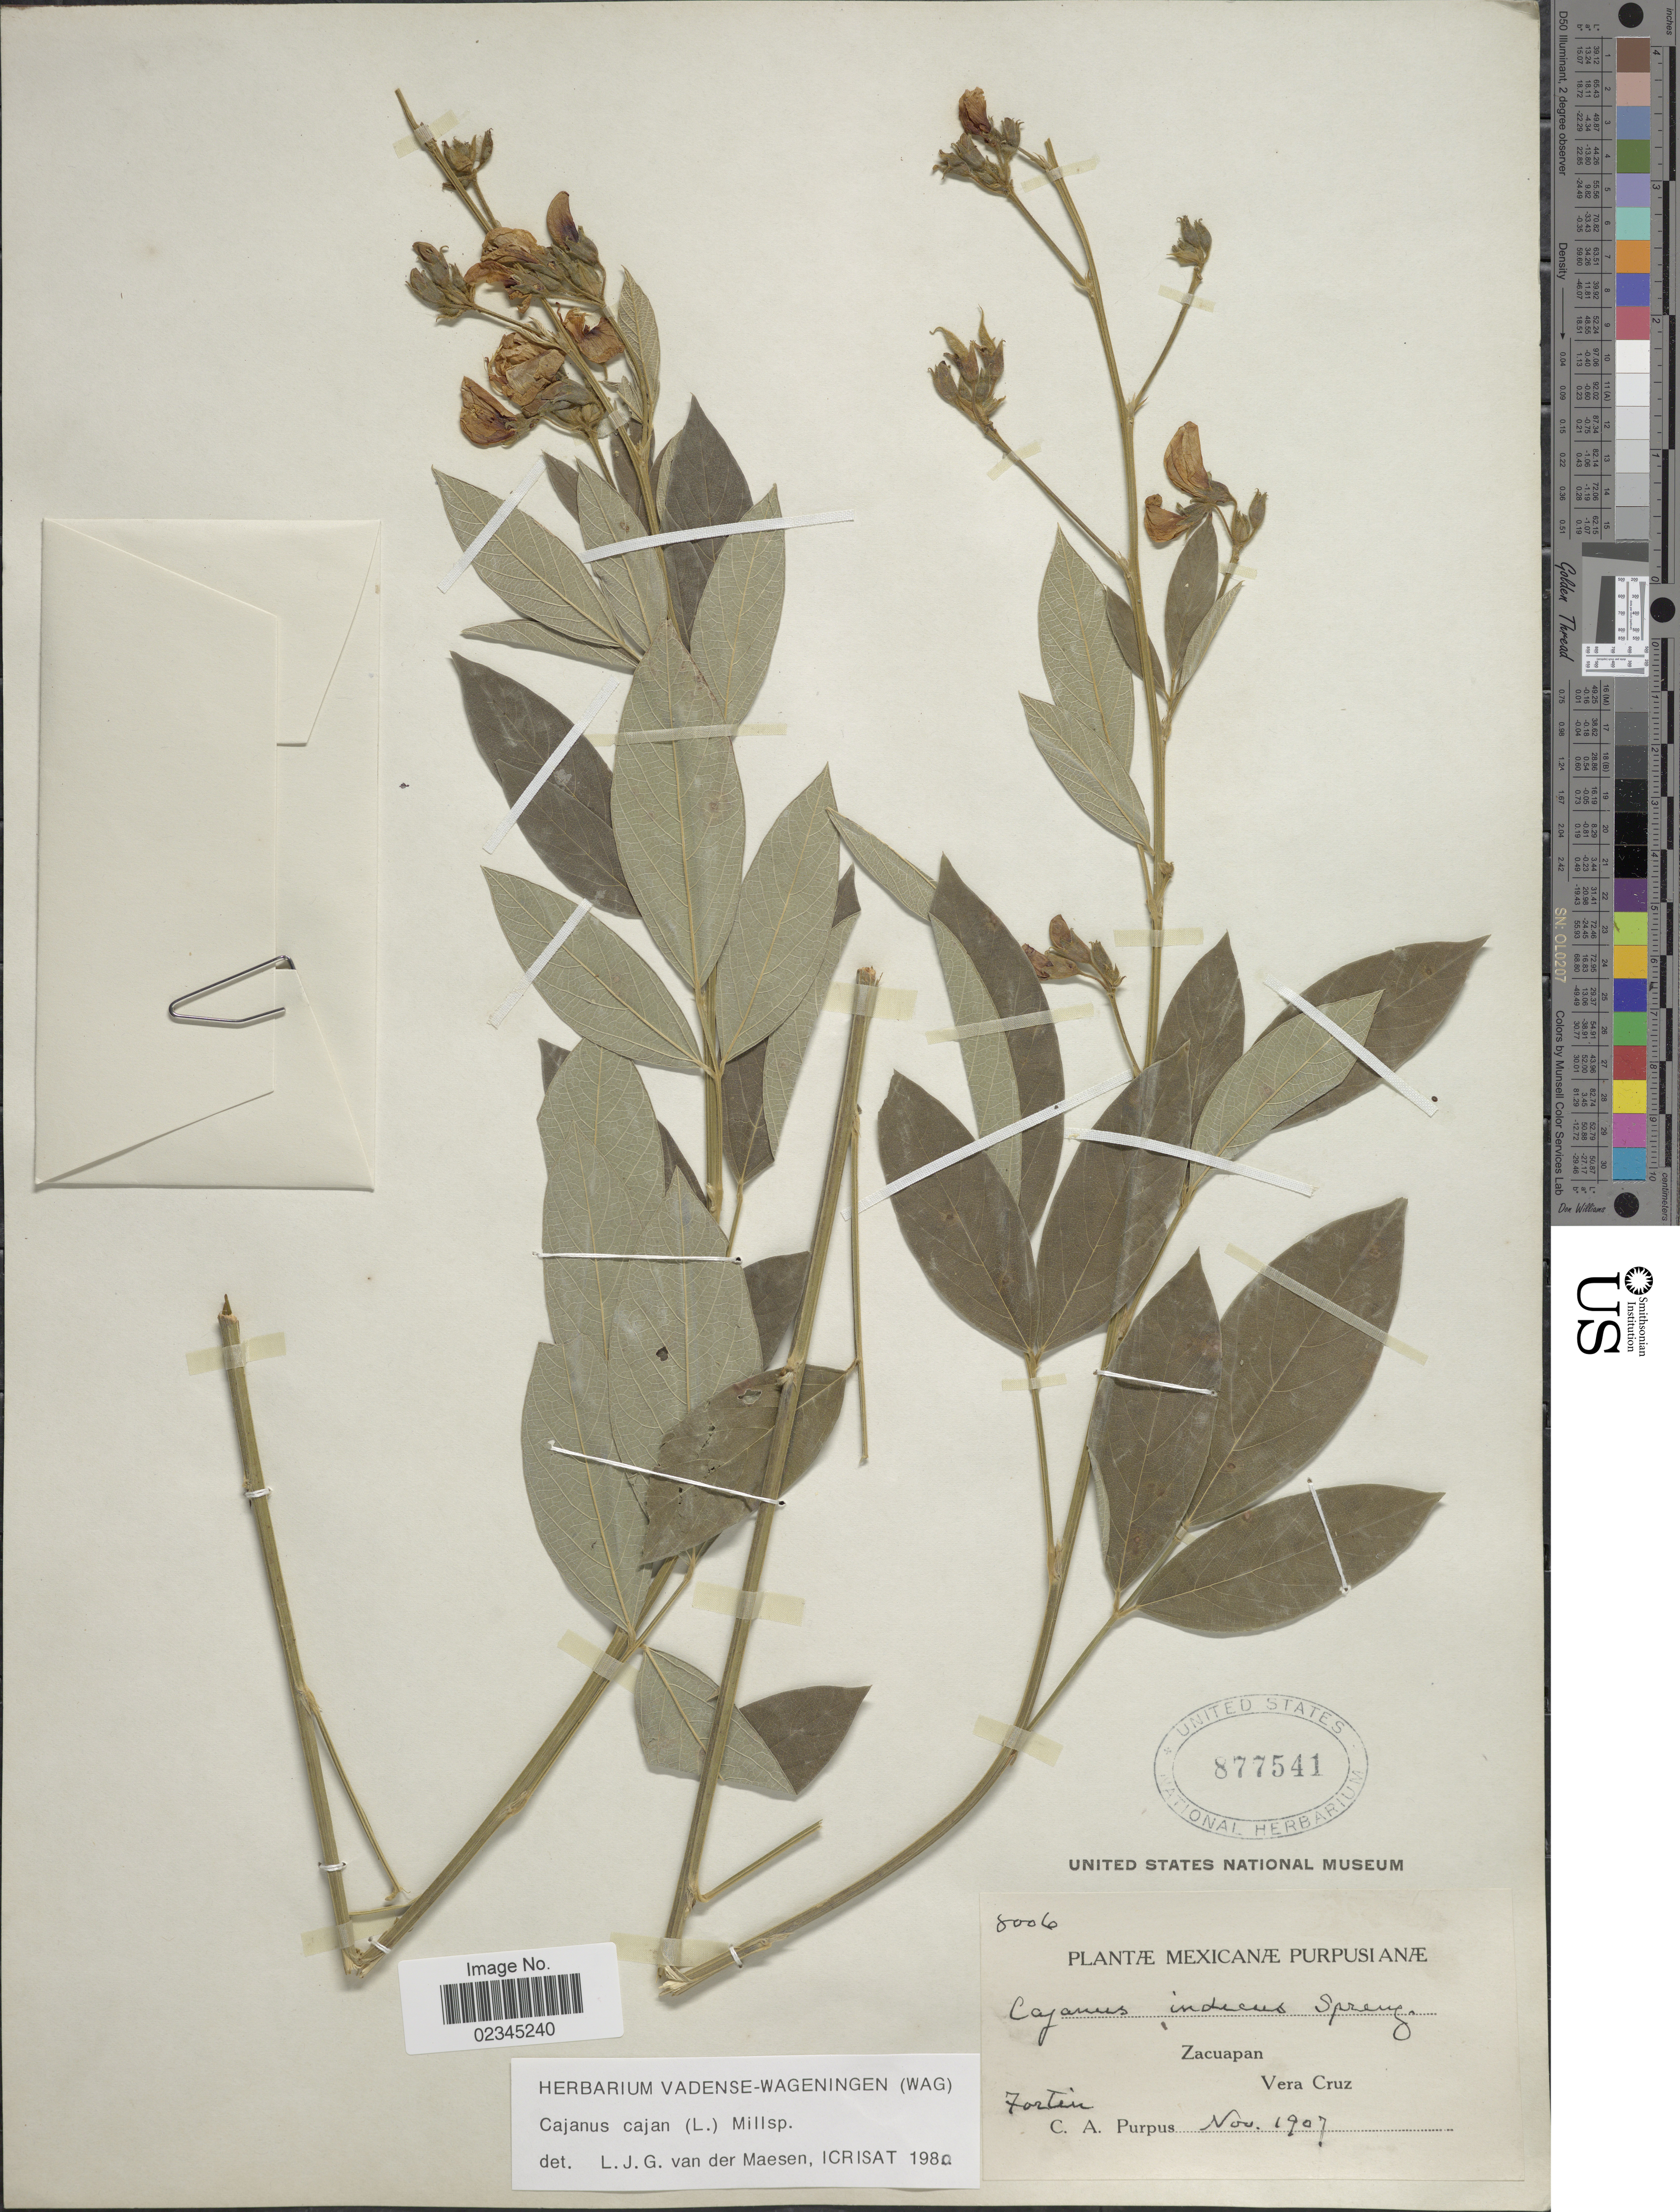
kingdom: Plantae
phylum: Tracheophyta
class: Magnoliopsida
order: Fabales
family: Fabaceae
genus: Cajanus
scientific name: Cajanus cajan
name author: (L.) Huth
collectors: C. A. Purpus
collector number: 8006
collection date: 1907-11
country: Mexico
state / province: Veracruz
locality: Zacuapan. Vera Cruz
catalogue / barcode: US 877541